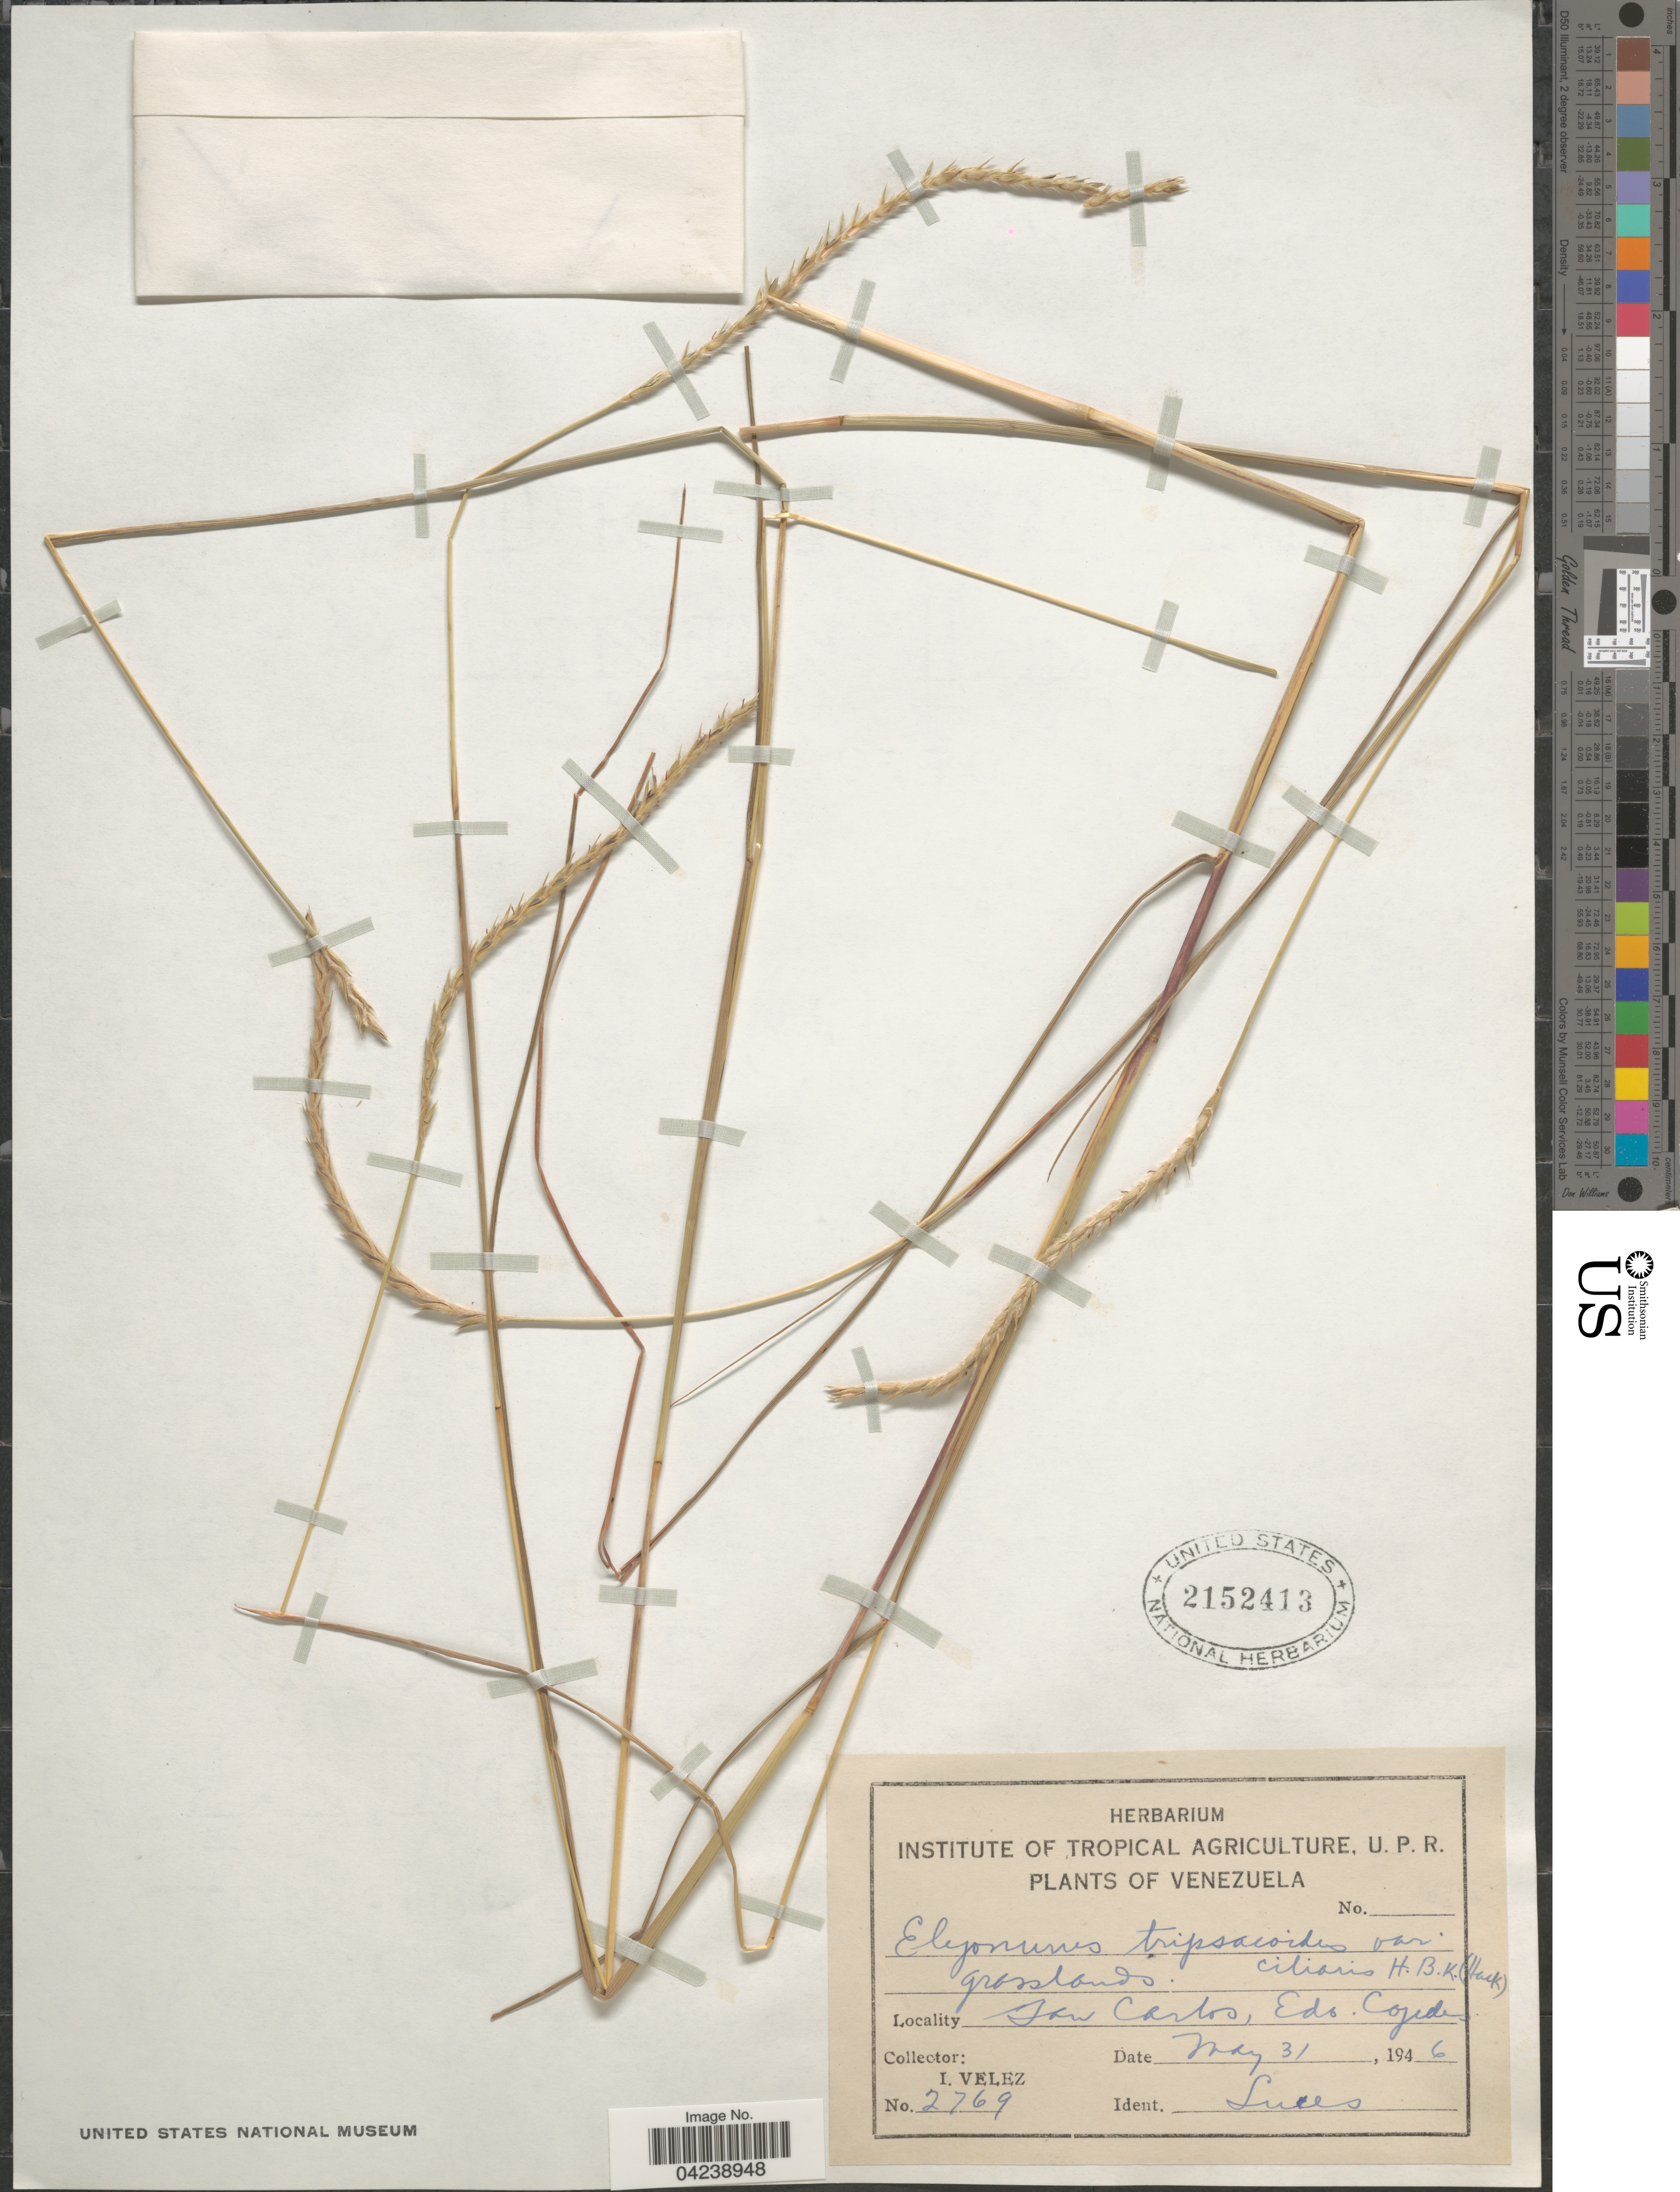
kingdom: Plantae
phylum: Tracheophyta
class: Liliopsida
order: Poales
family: Poaceae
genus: Elionurus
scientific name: Elionurus ciliaris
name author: Kunth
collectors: I. Velez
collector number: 2769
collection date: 1946-05-31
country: Venezuela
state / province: Cojedes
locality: San Carlos.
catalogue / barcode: US 2152413